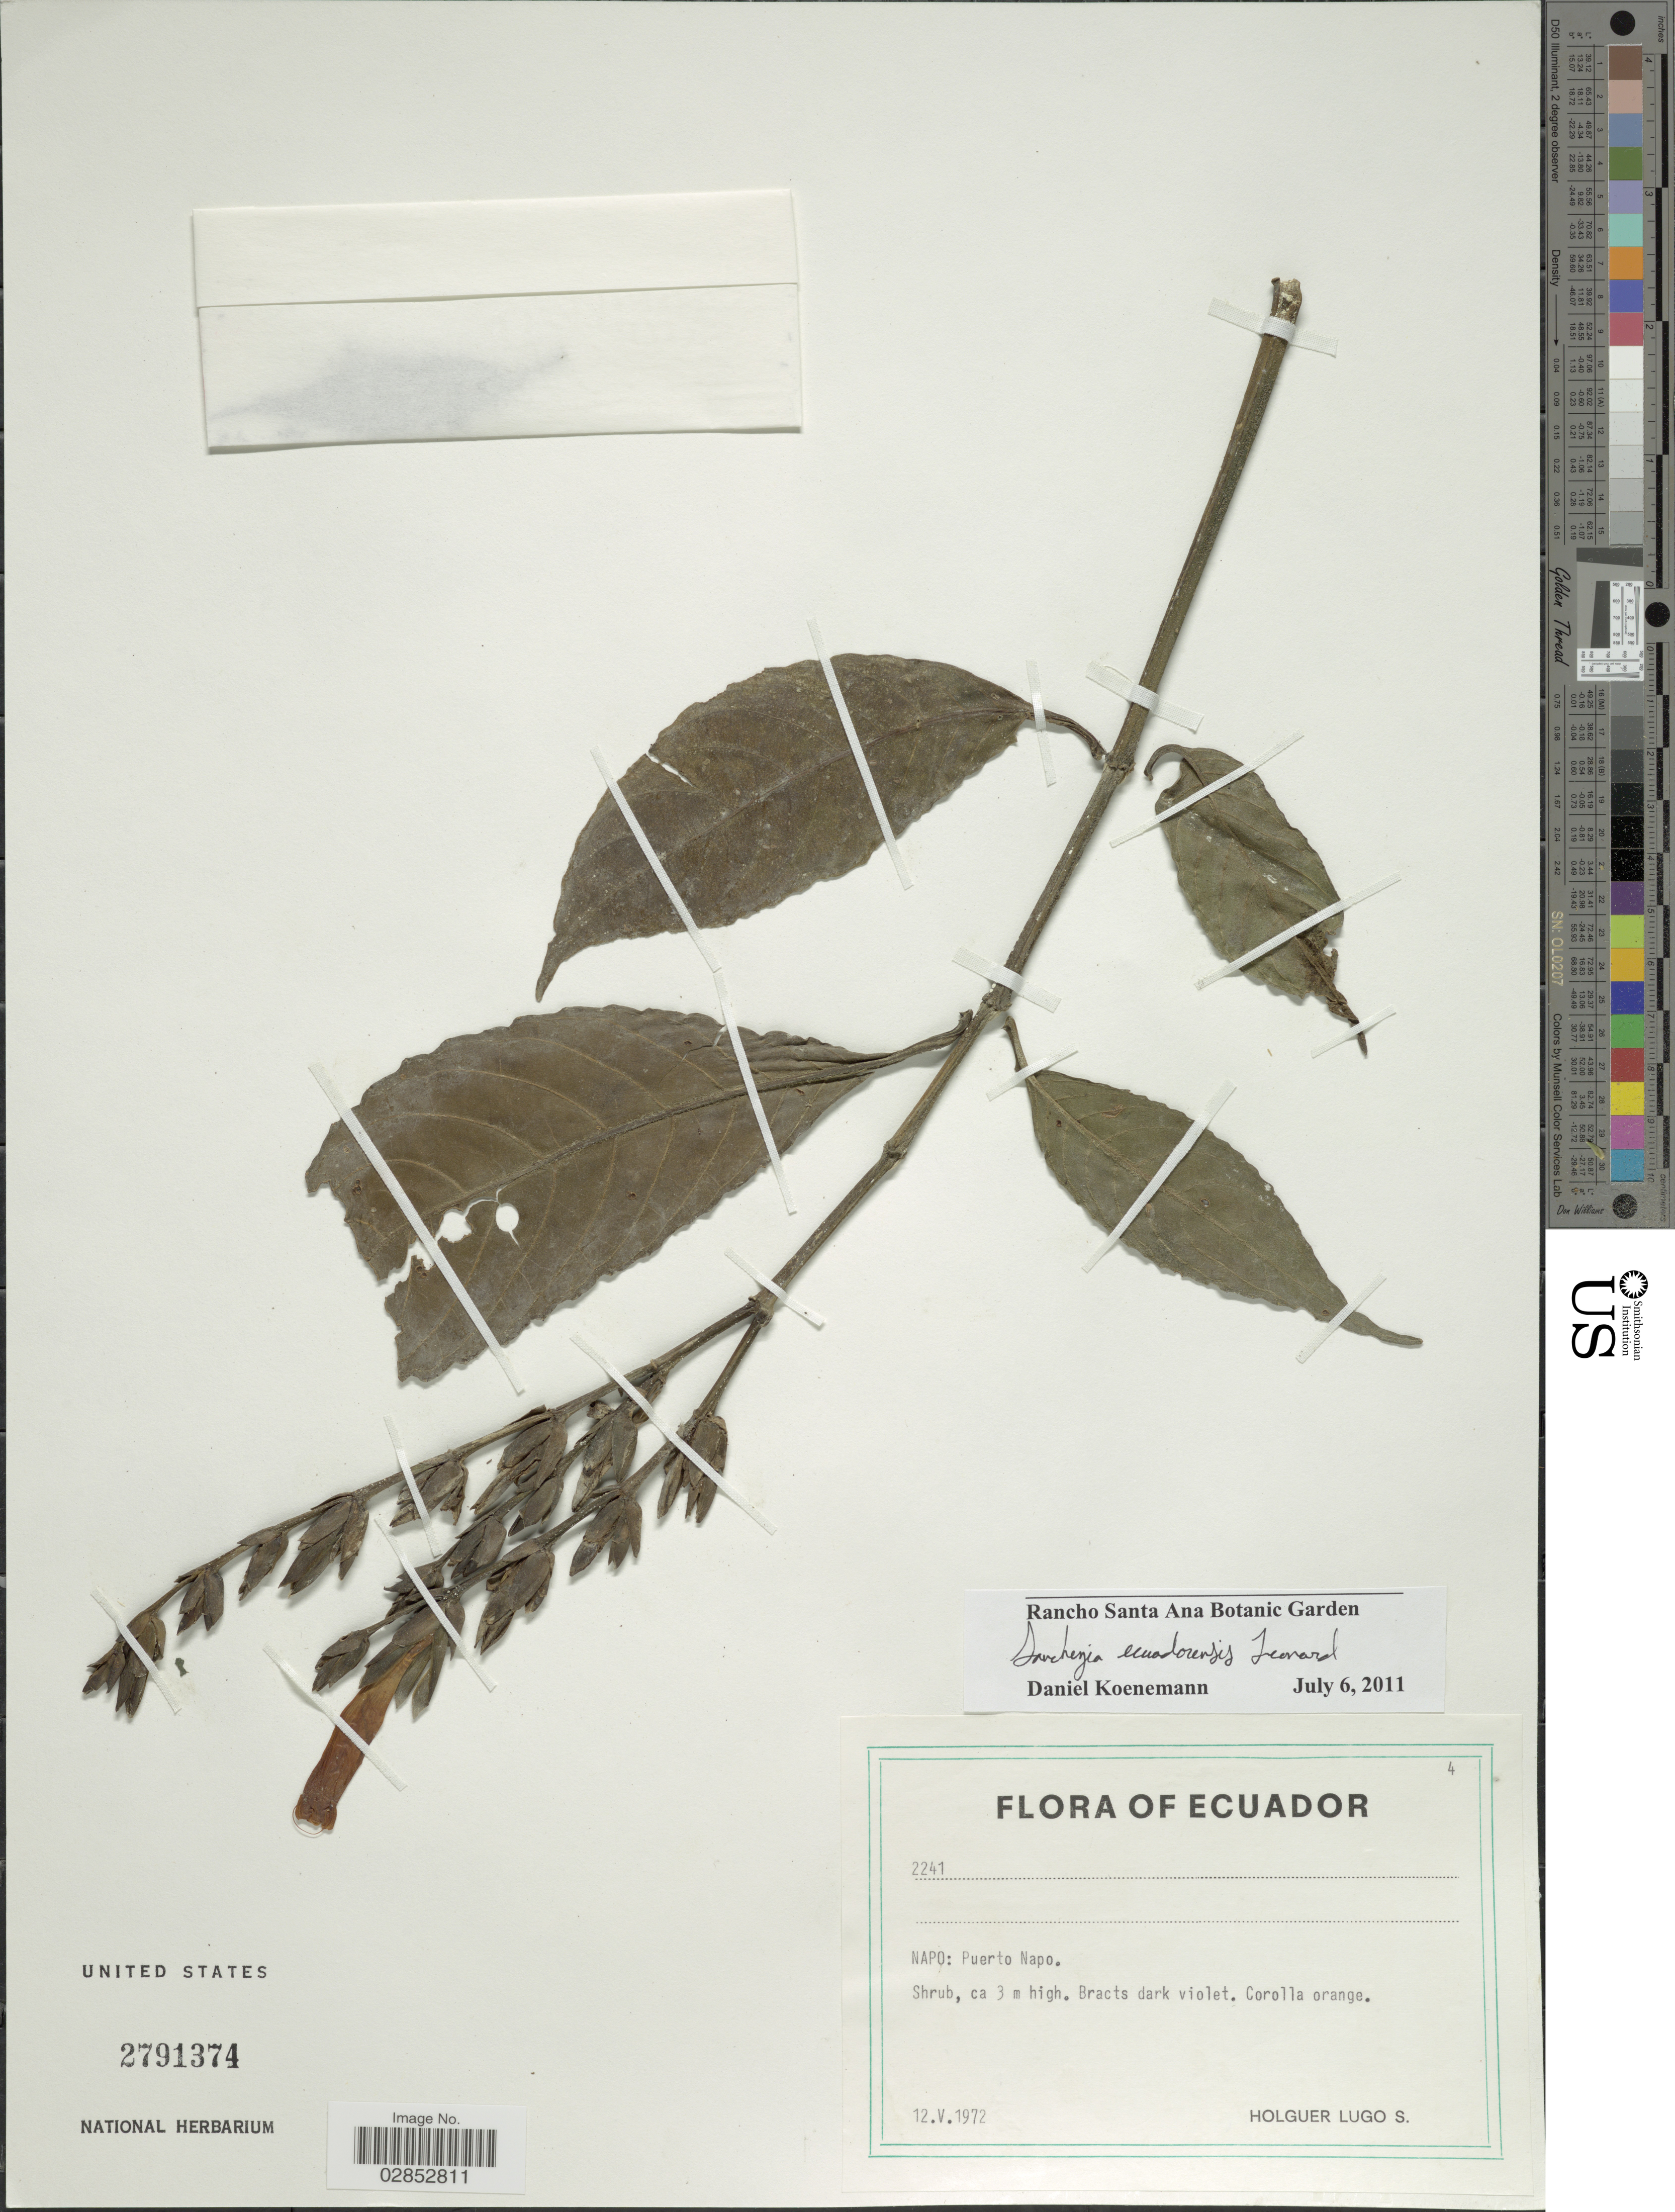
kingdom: Plantae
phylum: Tracheophyta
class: Magnoliopsida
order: Lamiales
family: Acanthaceae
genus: Sanchezia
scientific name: Sanchezia parviflora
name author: Leonard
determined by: Azevedo, Igor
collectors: H. Lugo S.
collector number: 2241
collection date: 1972-05-12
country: Ecuador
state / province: Napo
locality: Puerto Napo.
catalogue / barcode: US 2791374